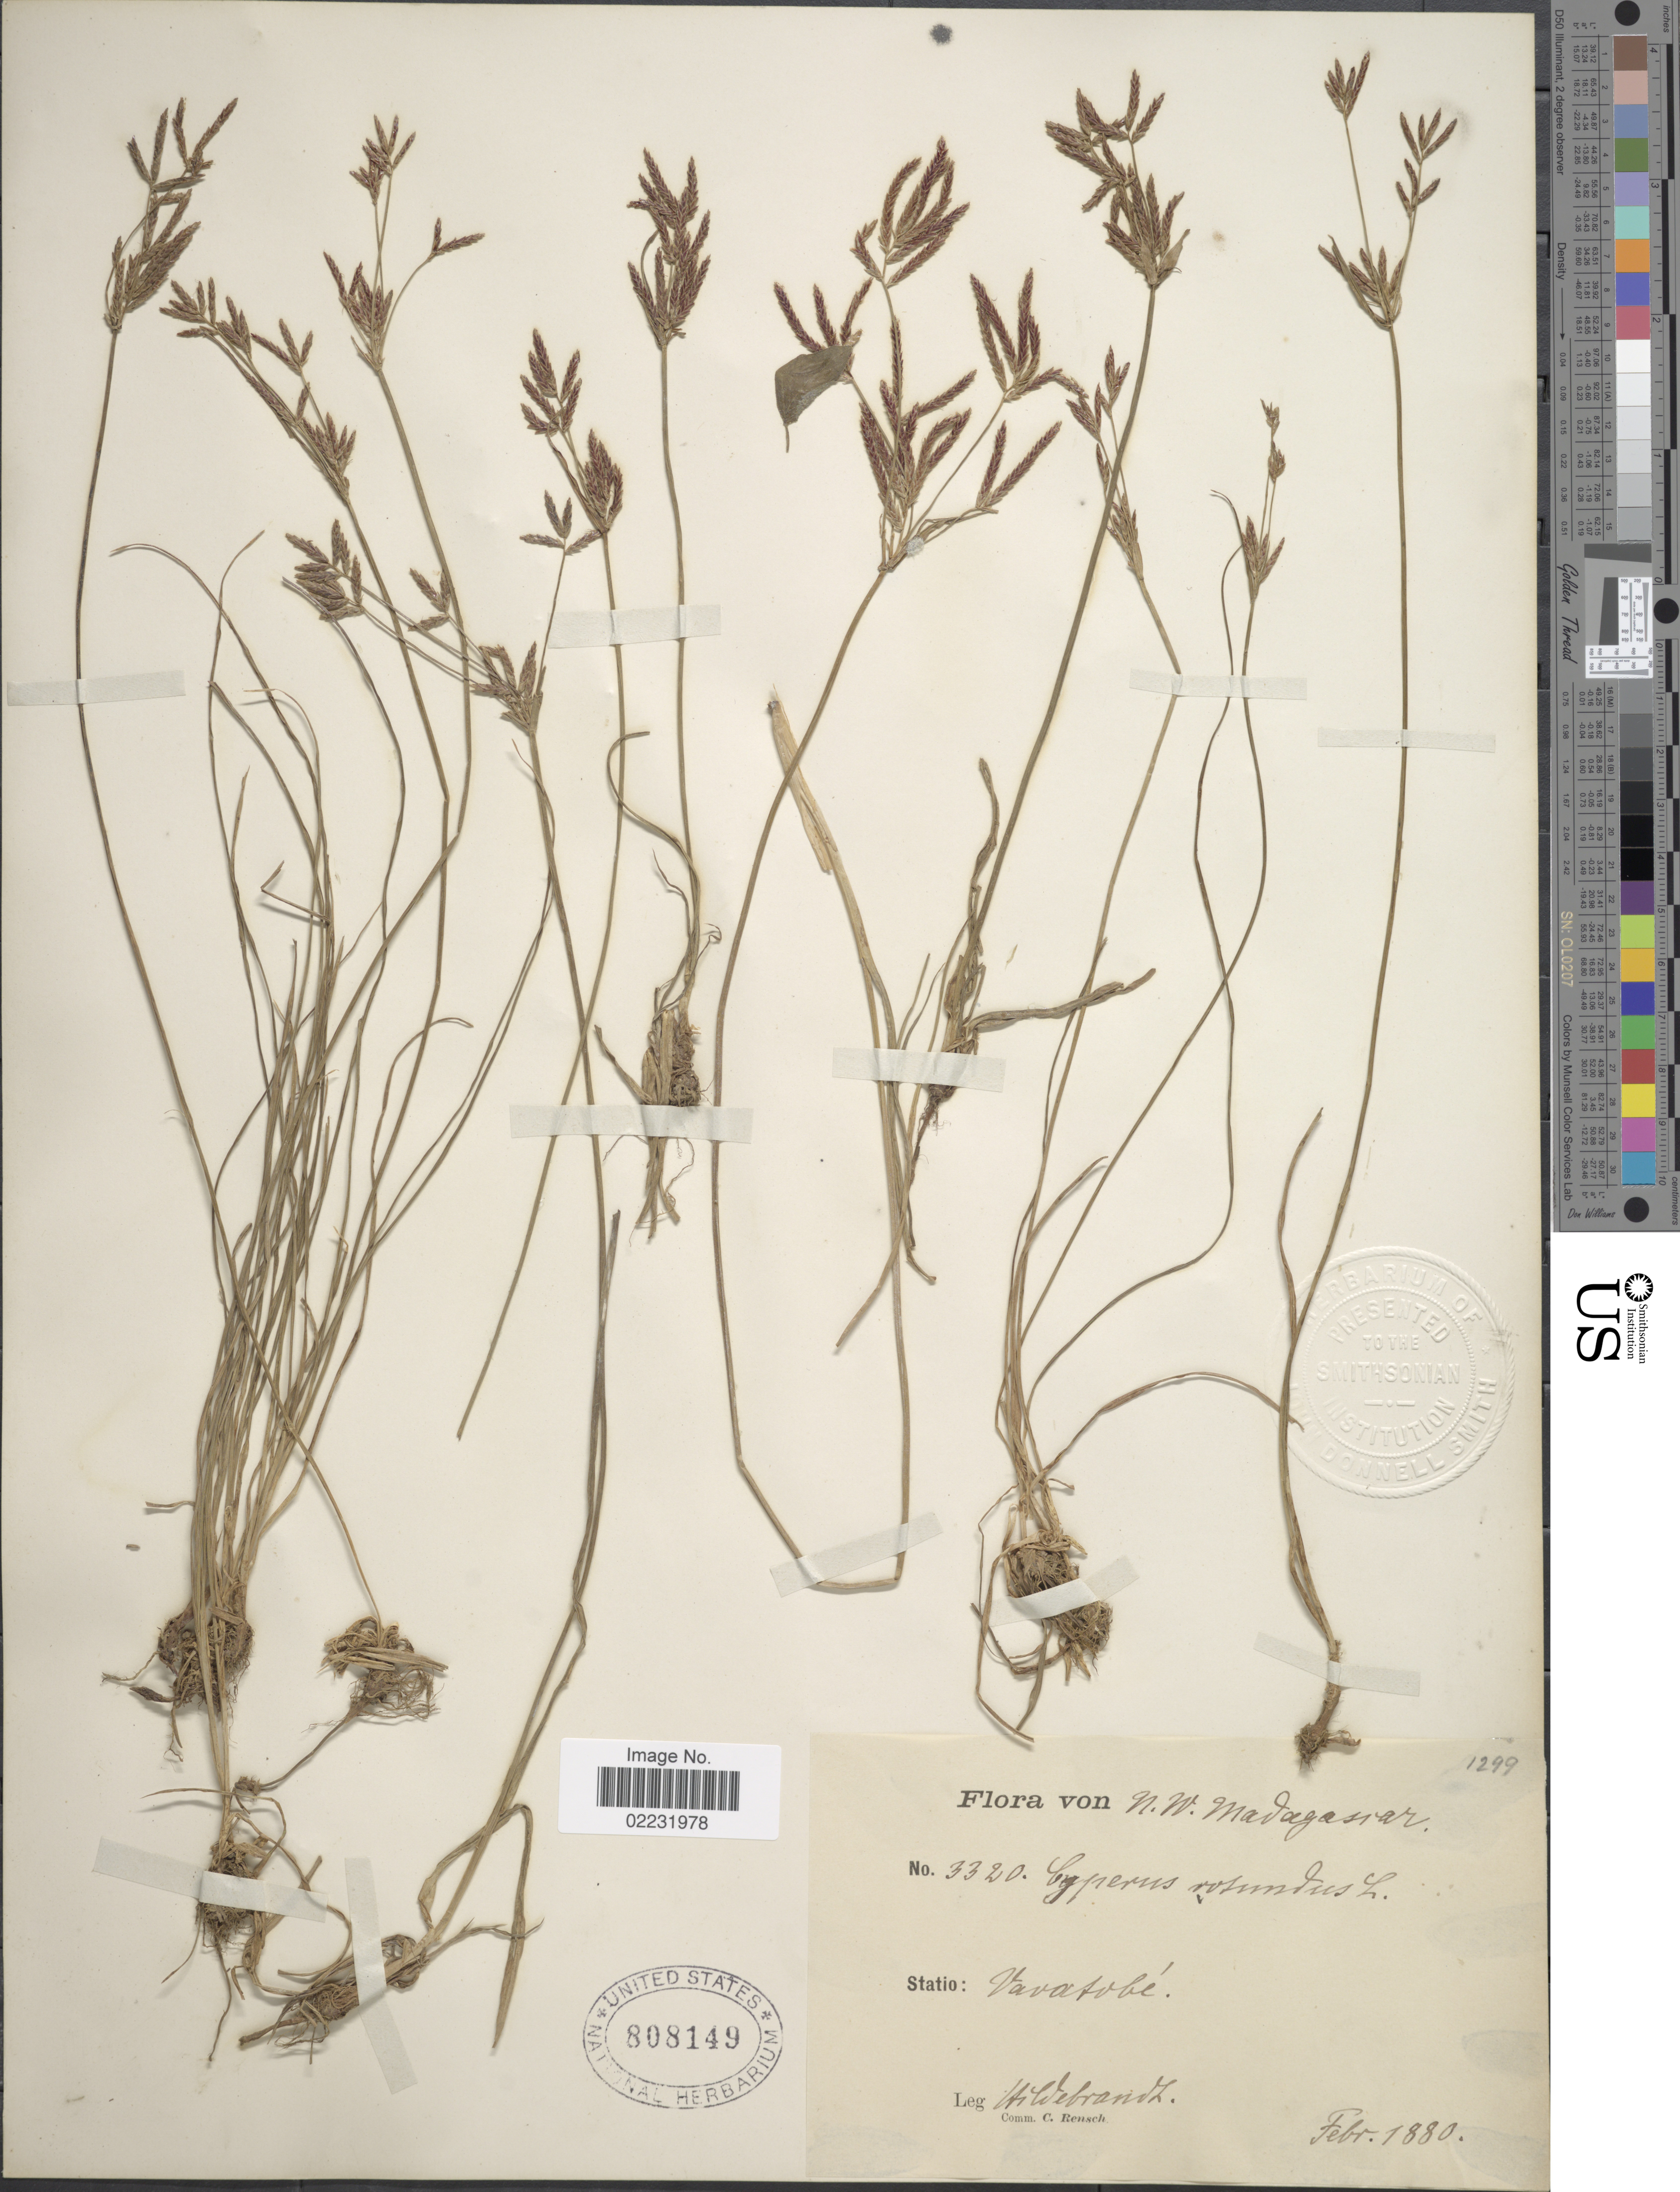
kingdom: Plantae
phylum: Tracheophyta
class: Liliopsida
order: Poales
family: Cyperaceae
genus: Cyperus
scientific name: Cyperus rotundus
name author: L.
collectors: J. Hildebrandt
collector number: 3320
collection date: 1880-02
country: Madagascar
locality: N.W. Madagascar, Vavatobe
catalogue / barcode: US 808149